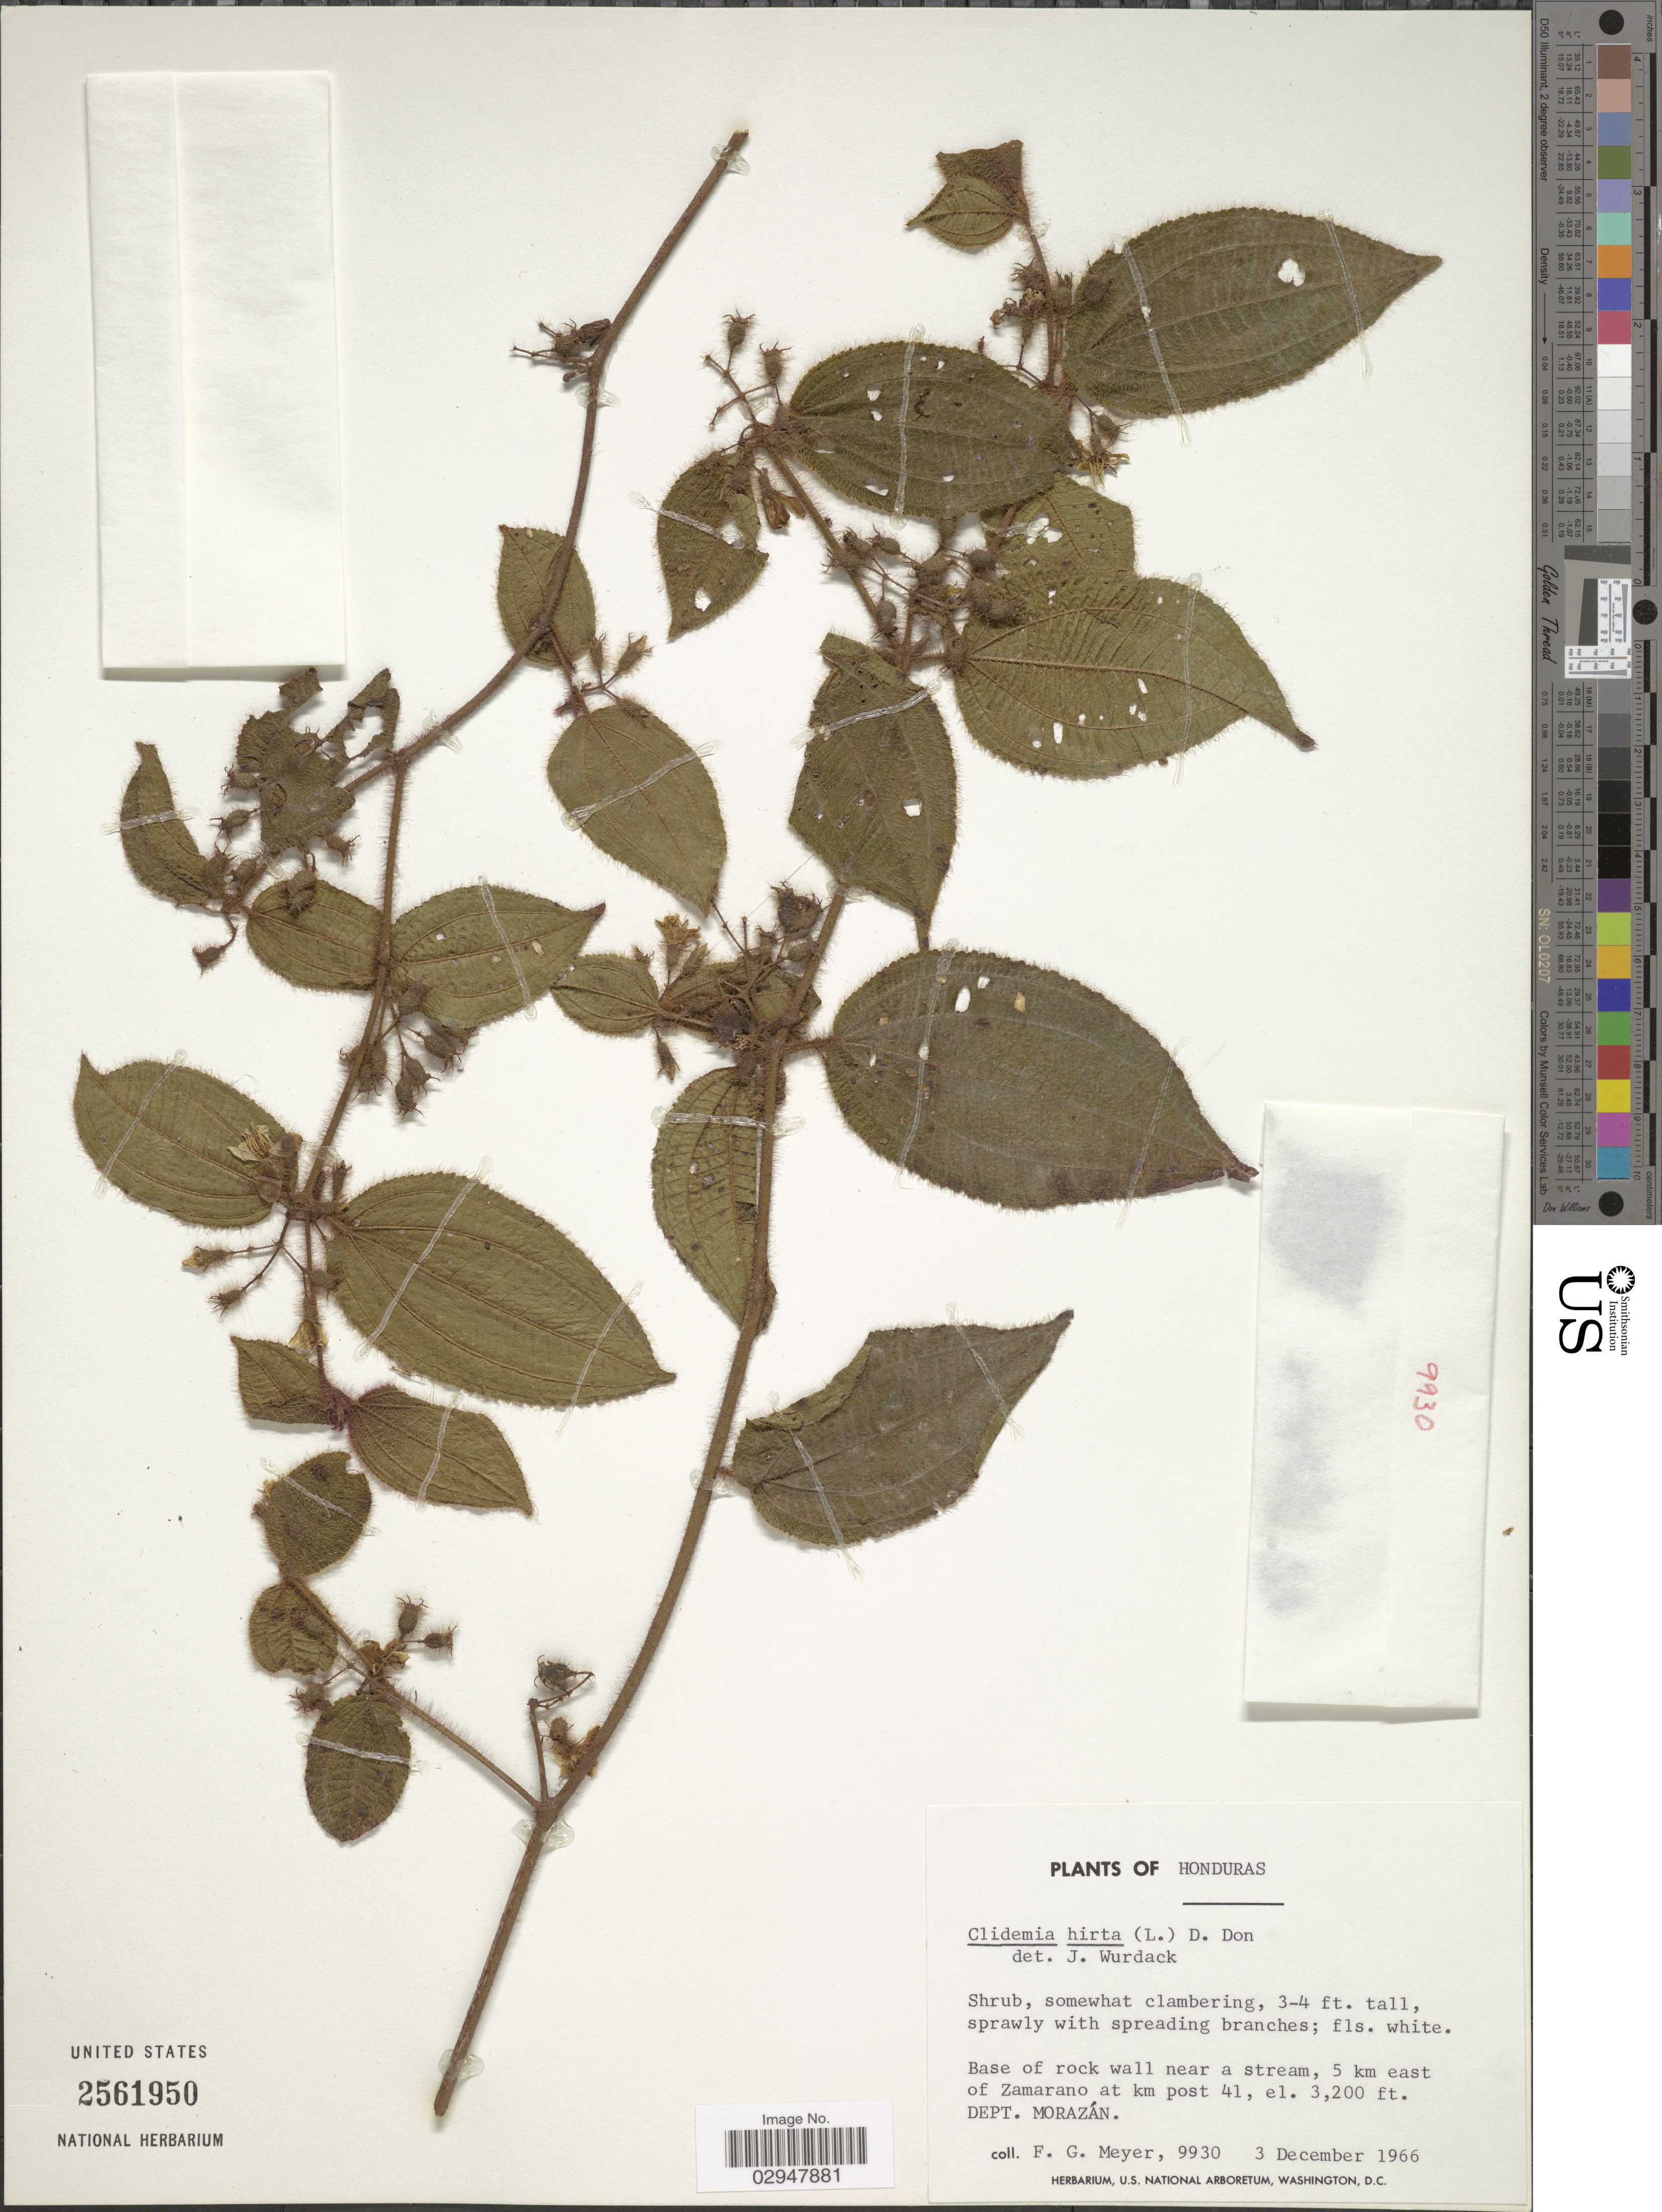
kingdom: Plantae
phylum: Tracheophyta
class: Magnoliopsida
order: Myrtales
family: Melastomataceae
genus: Miconia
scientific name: Miconia hirta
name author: Cogn.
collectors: F. G. Meyer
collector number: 9930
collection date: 1966-12-03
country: Honduras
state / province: Fco. Morazán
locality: Base of rock wall near a stream, 5 km east of Zamarano at km post 41, Dept. Morazán.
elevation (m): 975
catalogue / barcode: US 2561950